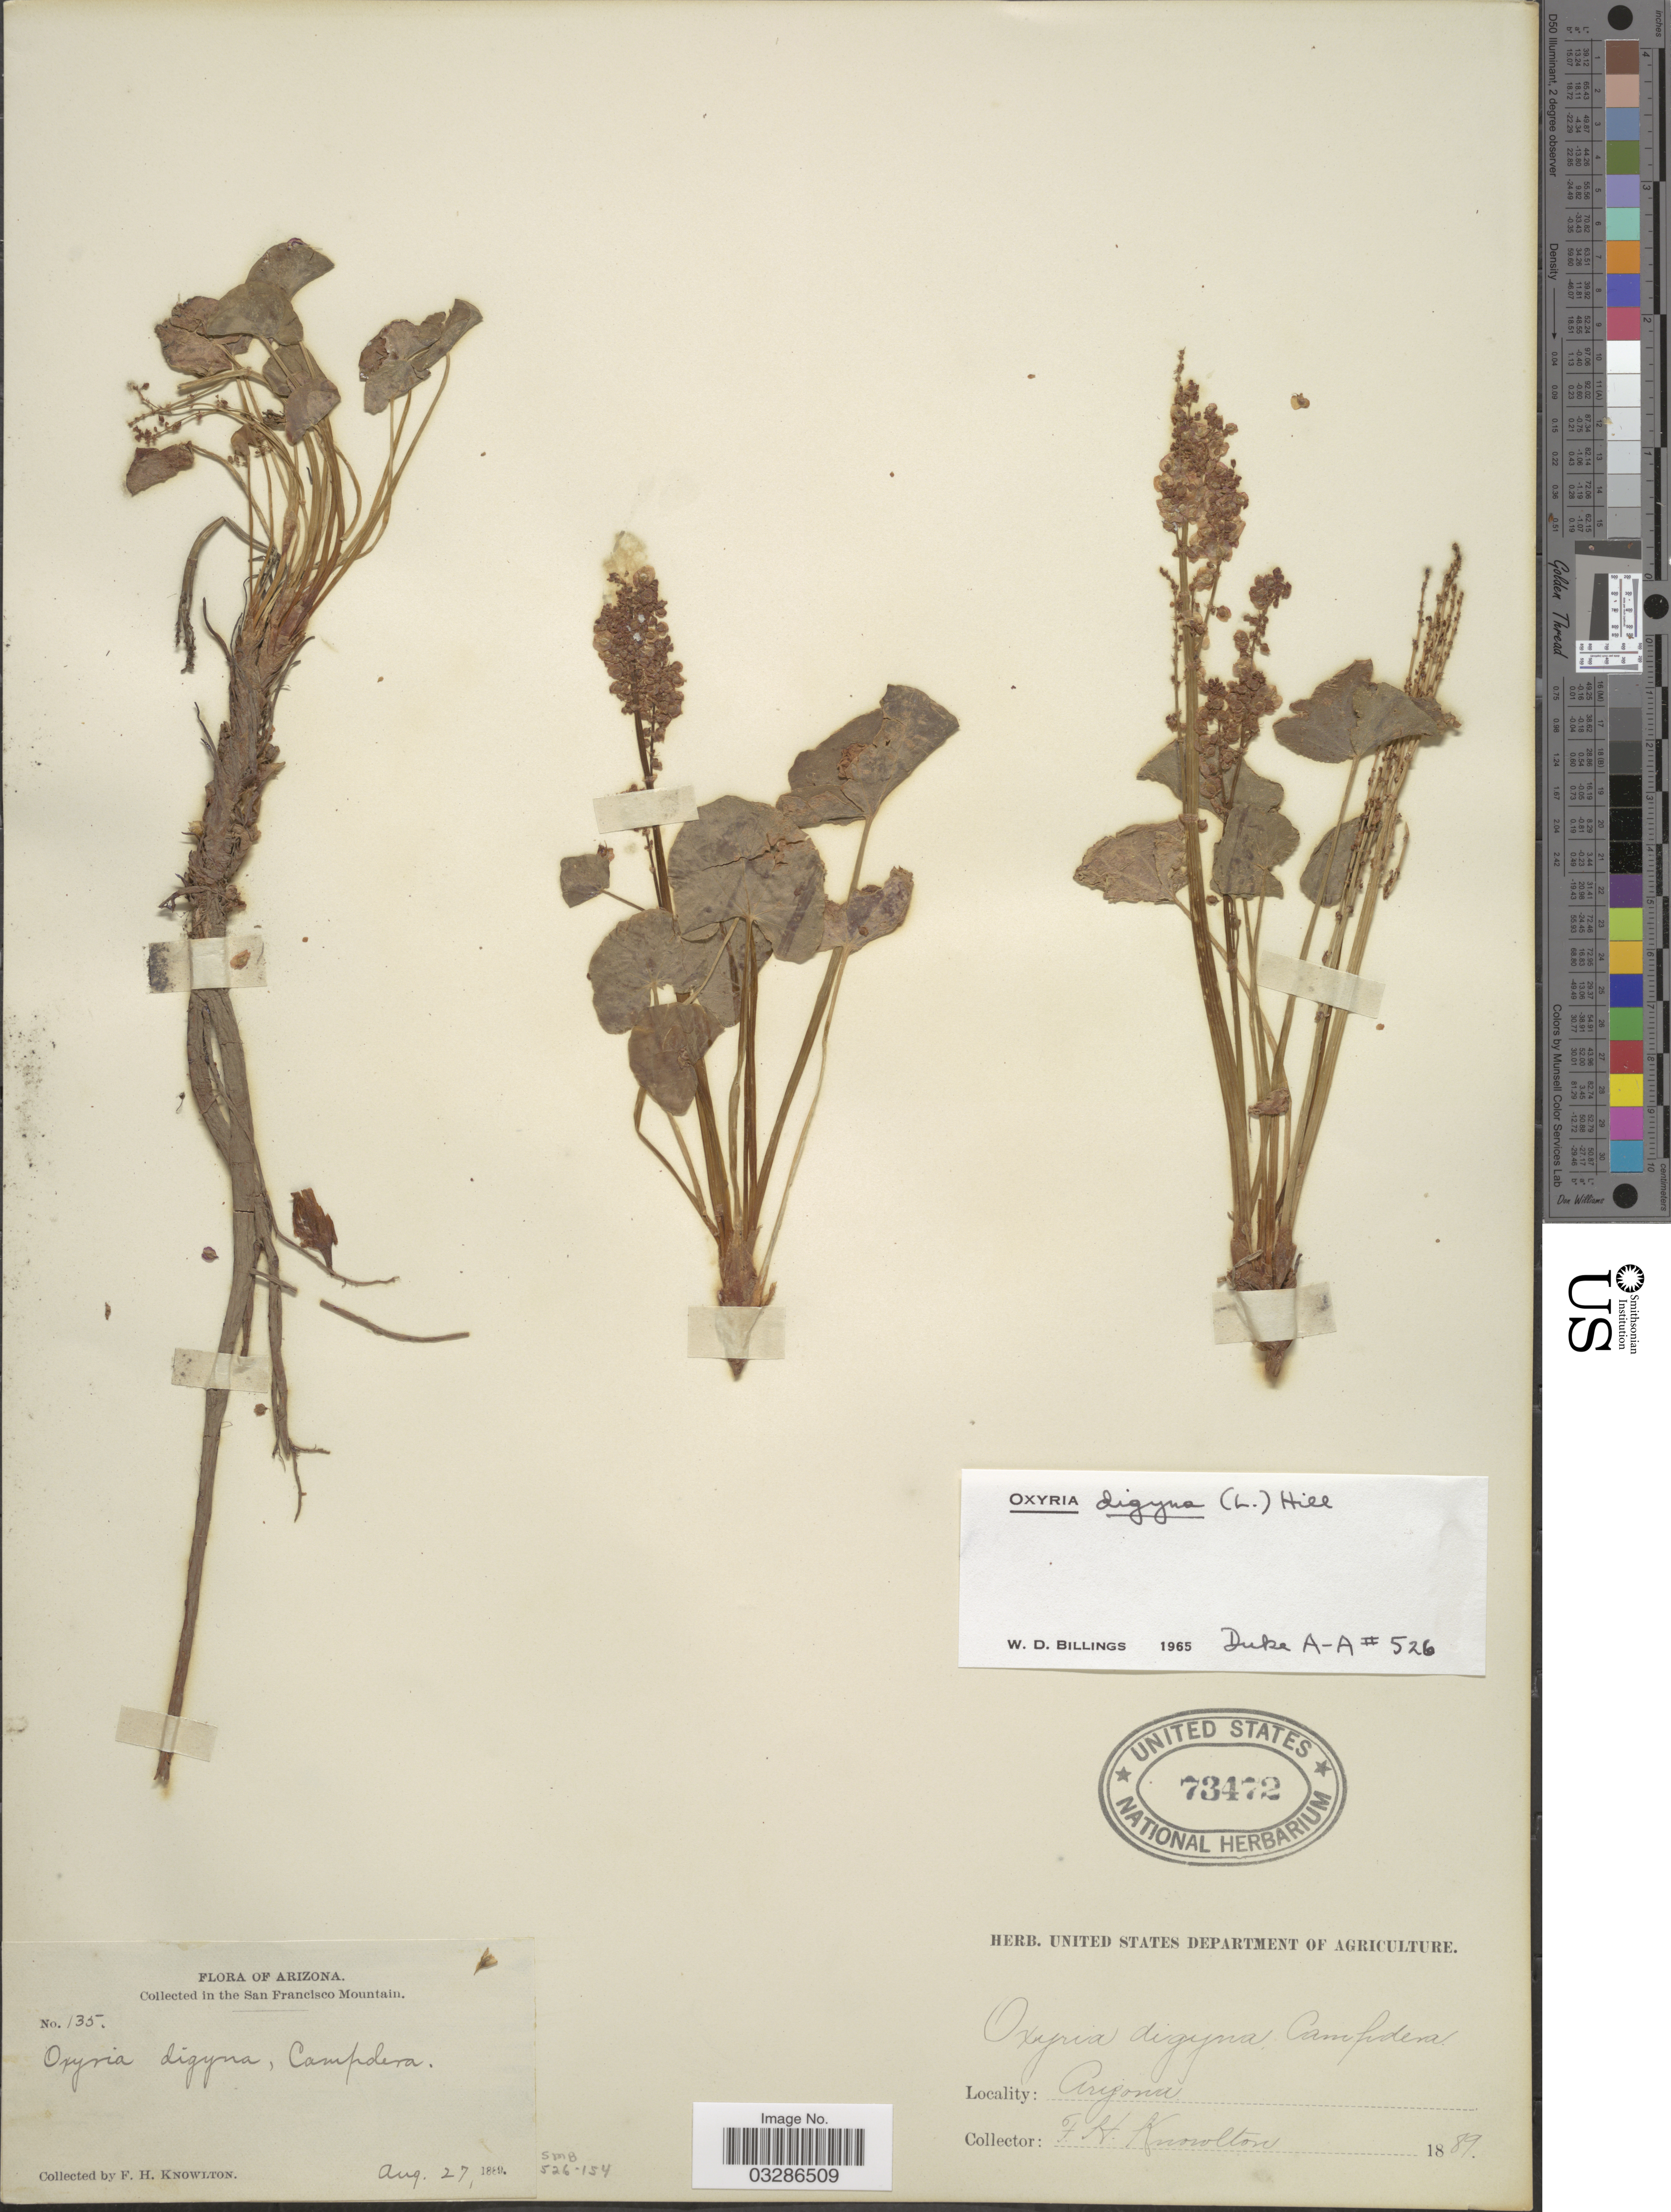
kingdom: Plantae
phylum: Tracheophyta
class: Magnoliopsida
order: Caryophyllales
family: Polygonaceae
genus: Oxyria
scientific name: Oxyria digyna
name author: (L.) Hill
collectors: F. H. Knowlton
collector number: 135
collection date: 1889-08-27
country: United States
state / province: Arizona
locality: In the San Francisco Mountain.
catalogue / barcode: US 73472